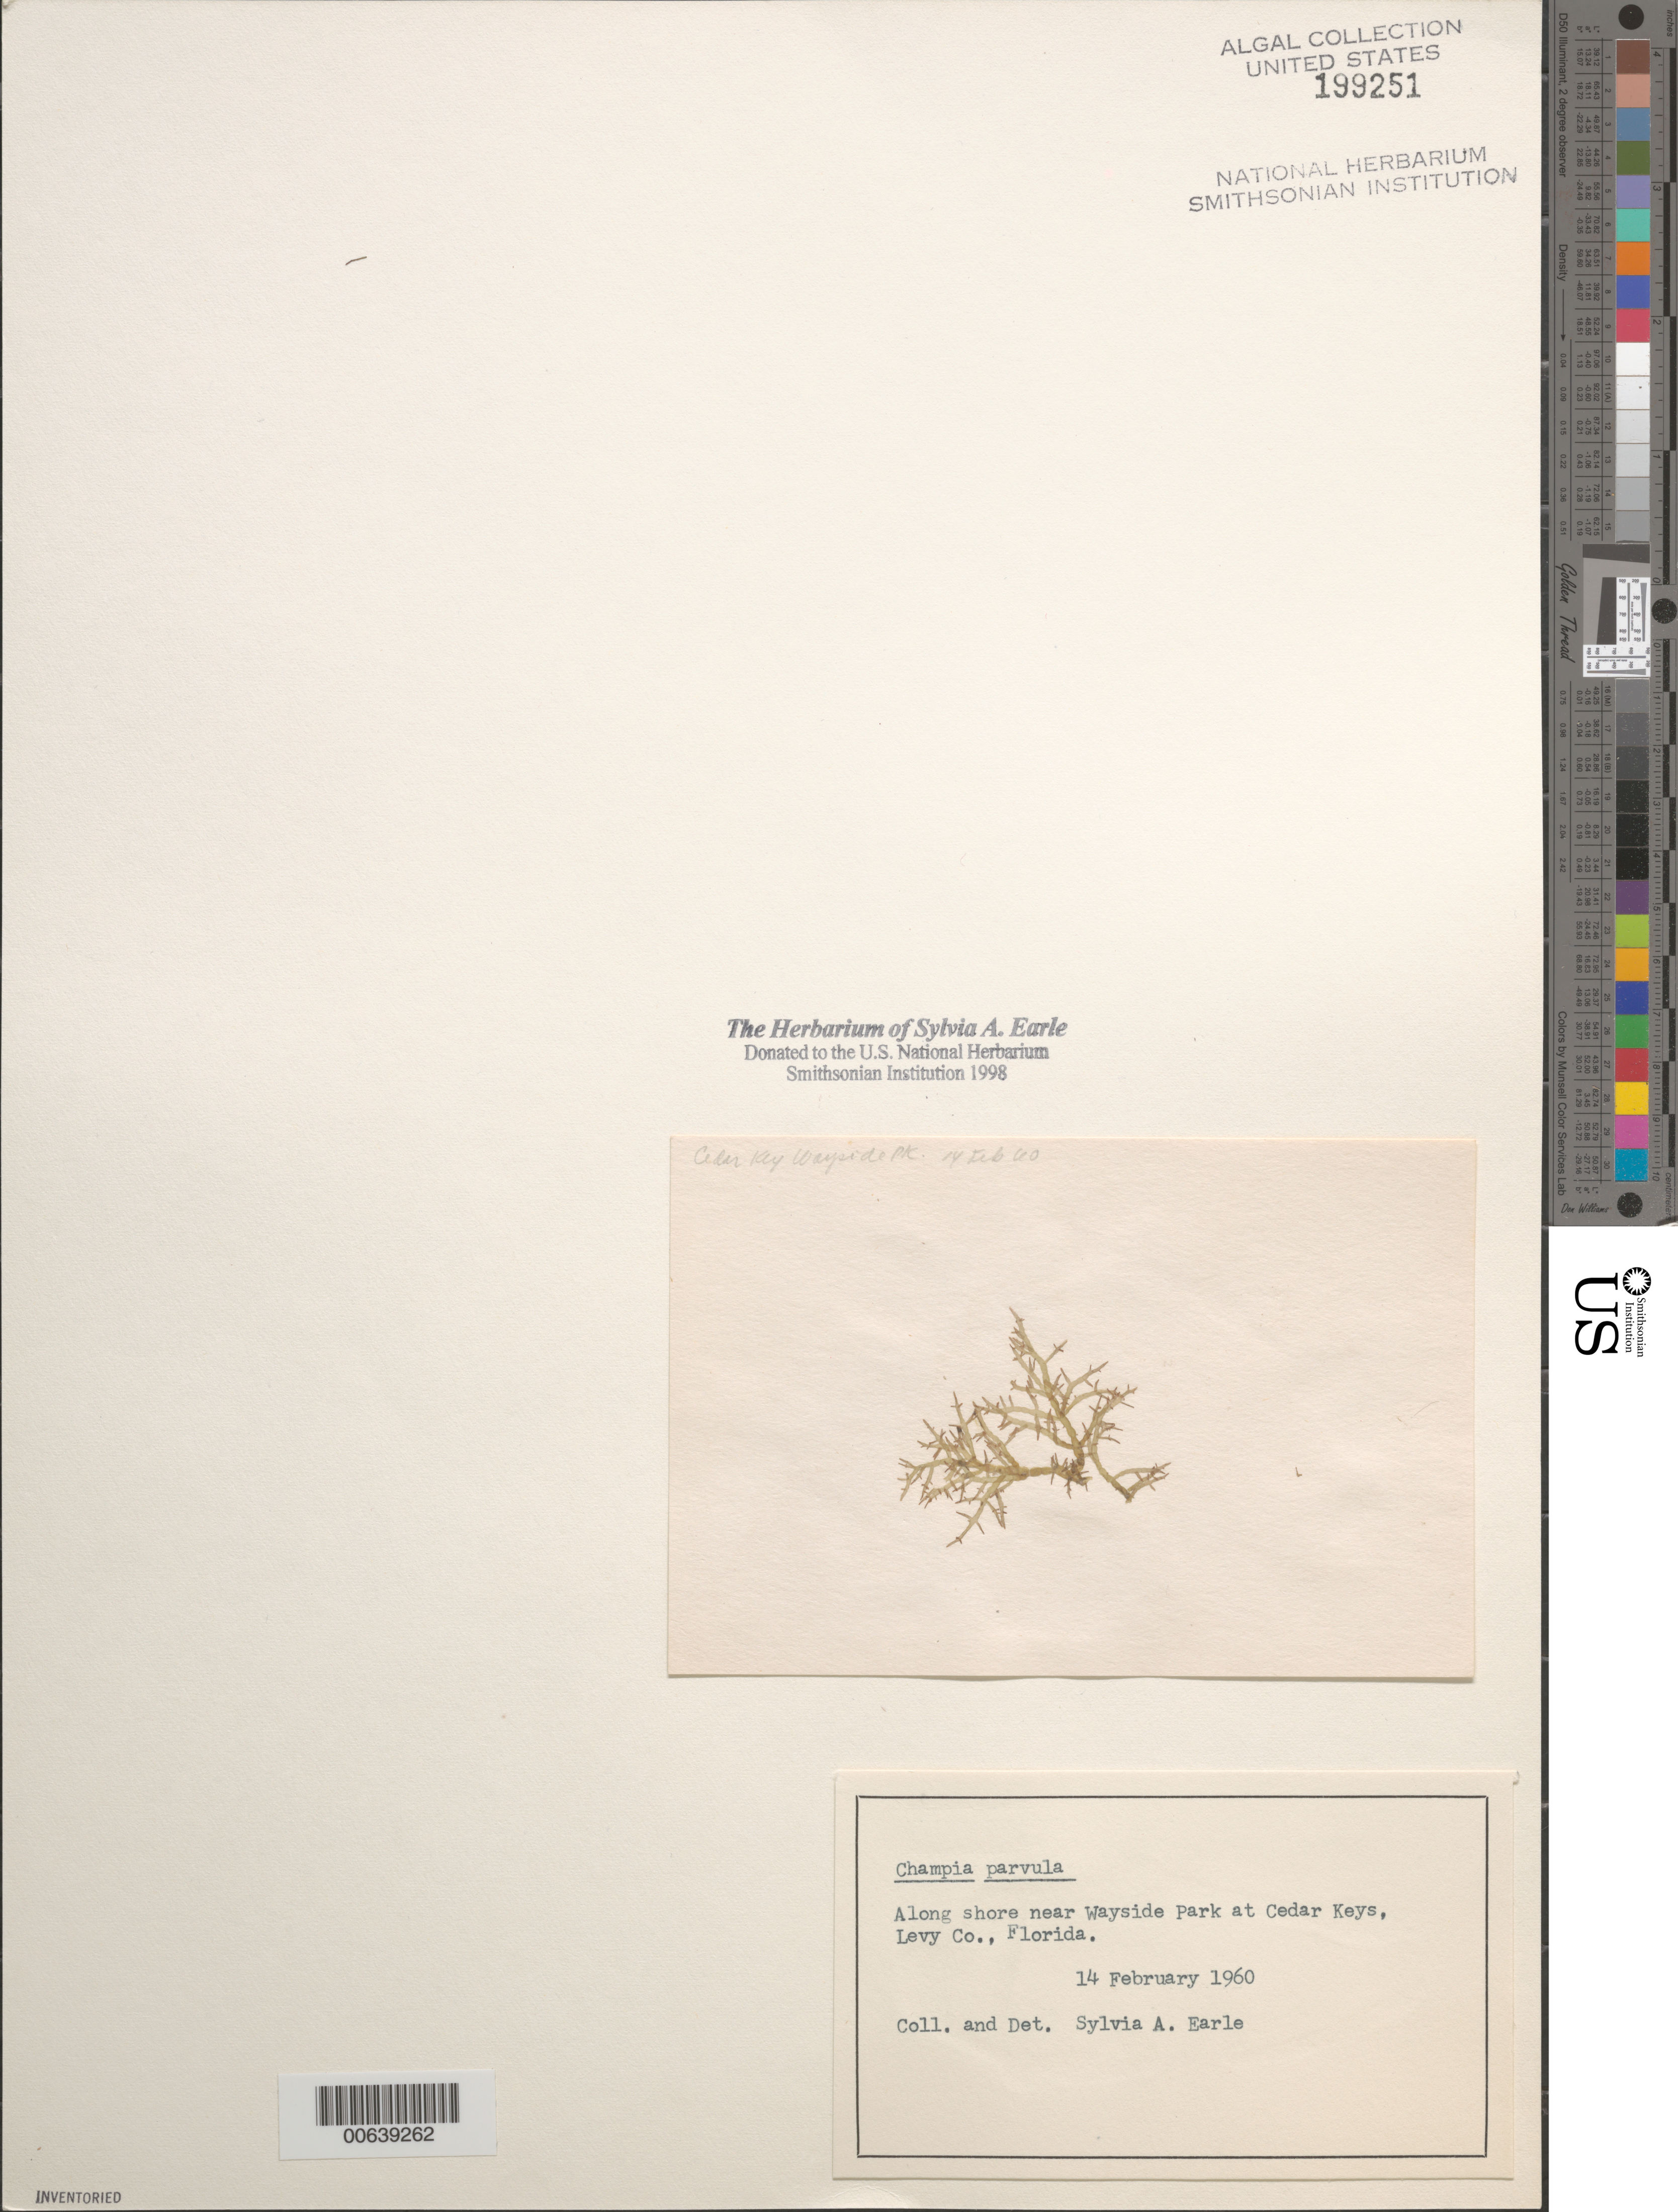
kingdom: Plantae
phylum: Rhodophyta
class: Florideophyceae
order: Rhodymeniales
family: Champiaceae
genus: Champia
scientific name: Champia parvula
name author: (C. Agardh) Harv.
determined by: Earle, S. A.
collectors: S. A. Earle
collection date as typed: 14 Feb 1960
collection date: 1960-02-14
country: United States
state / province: Florida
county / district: Levy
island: Way Key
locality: Cedar Key (town), near Wayside Park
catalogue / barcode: US 188251